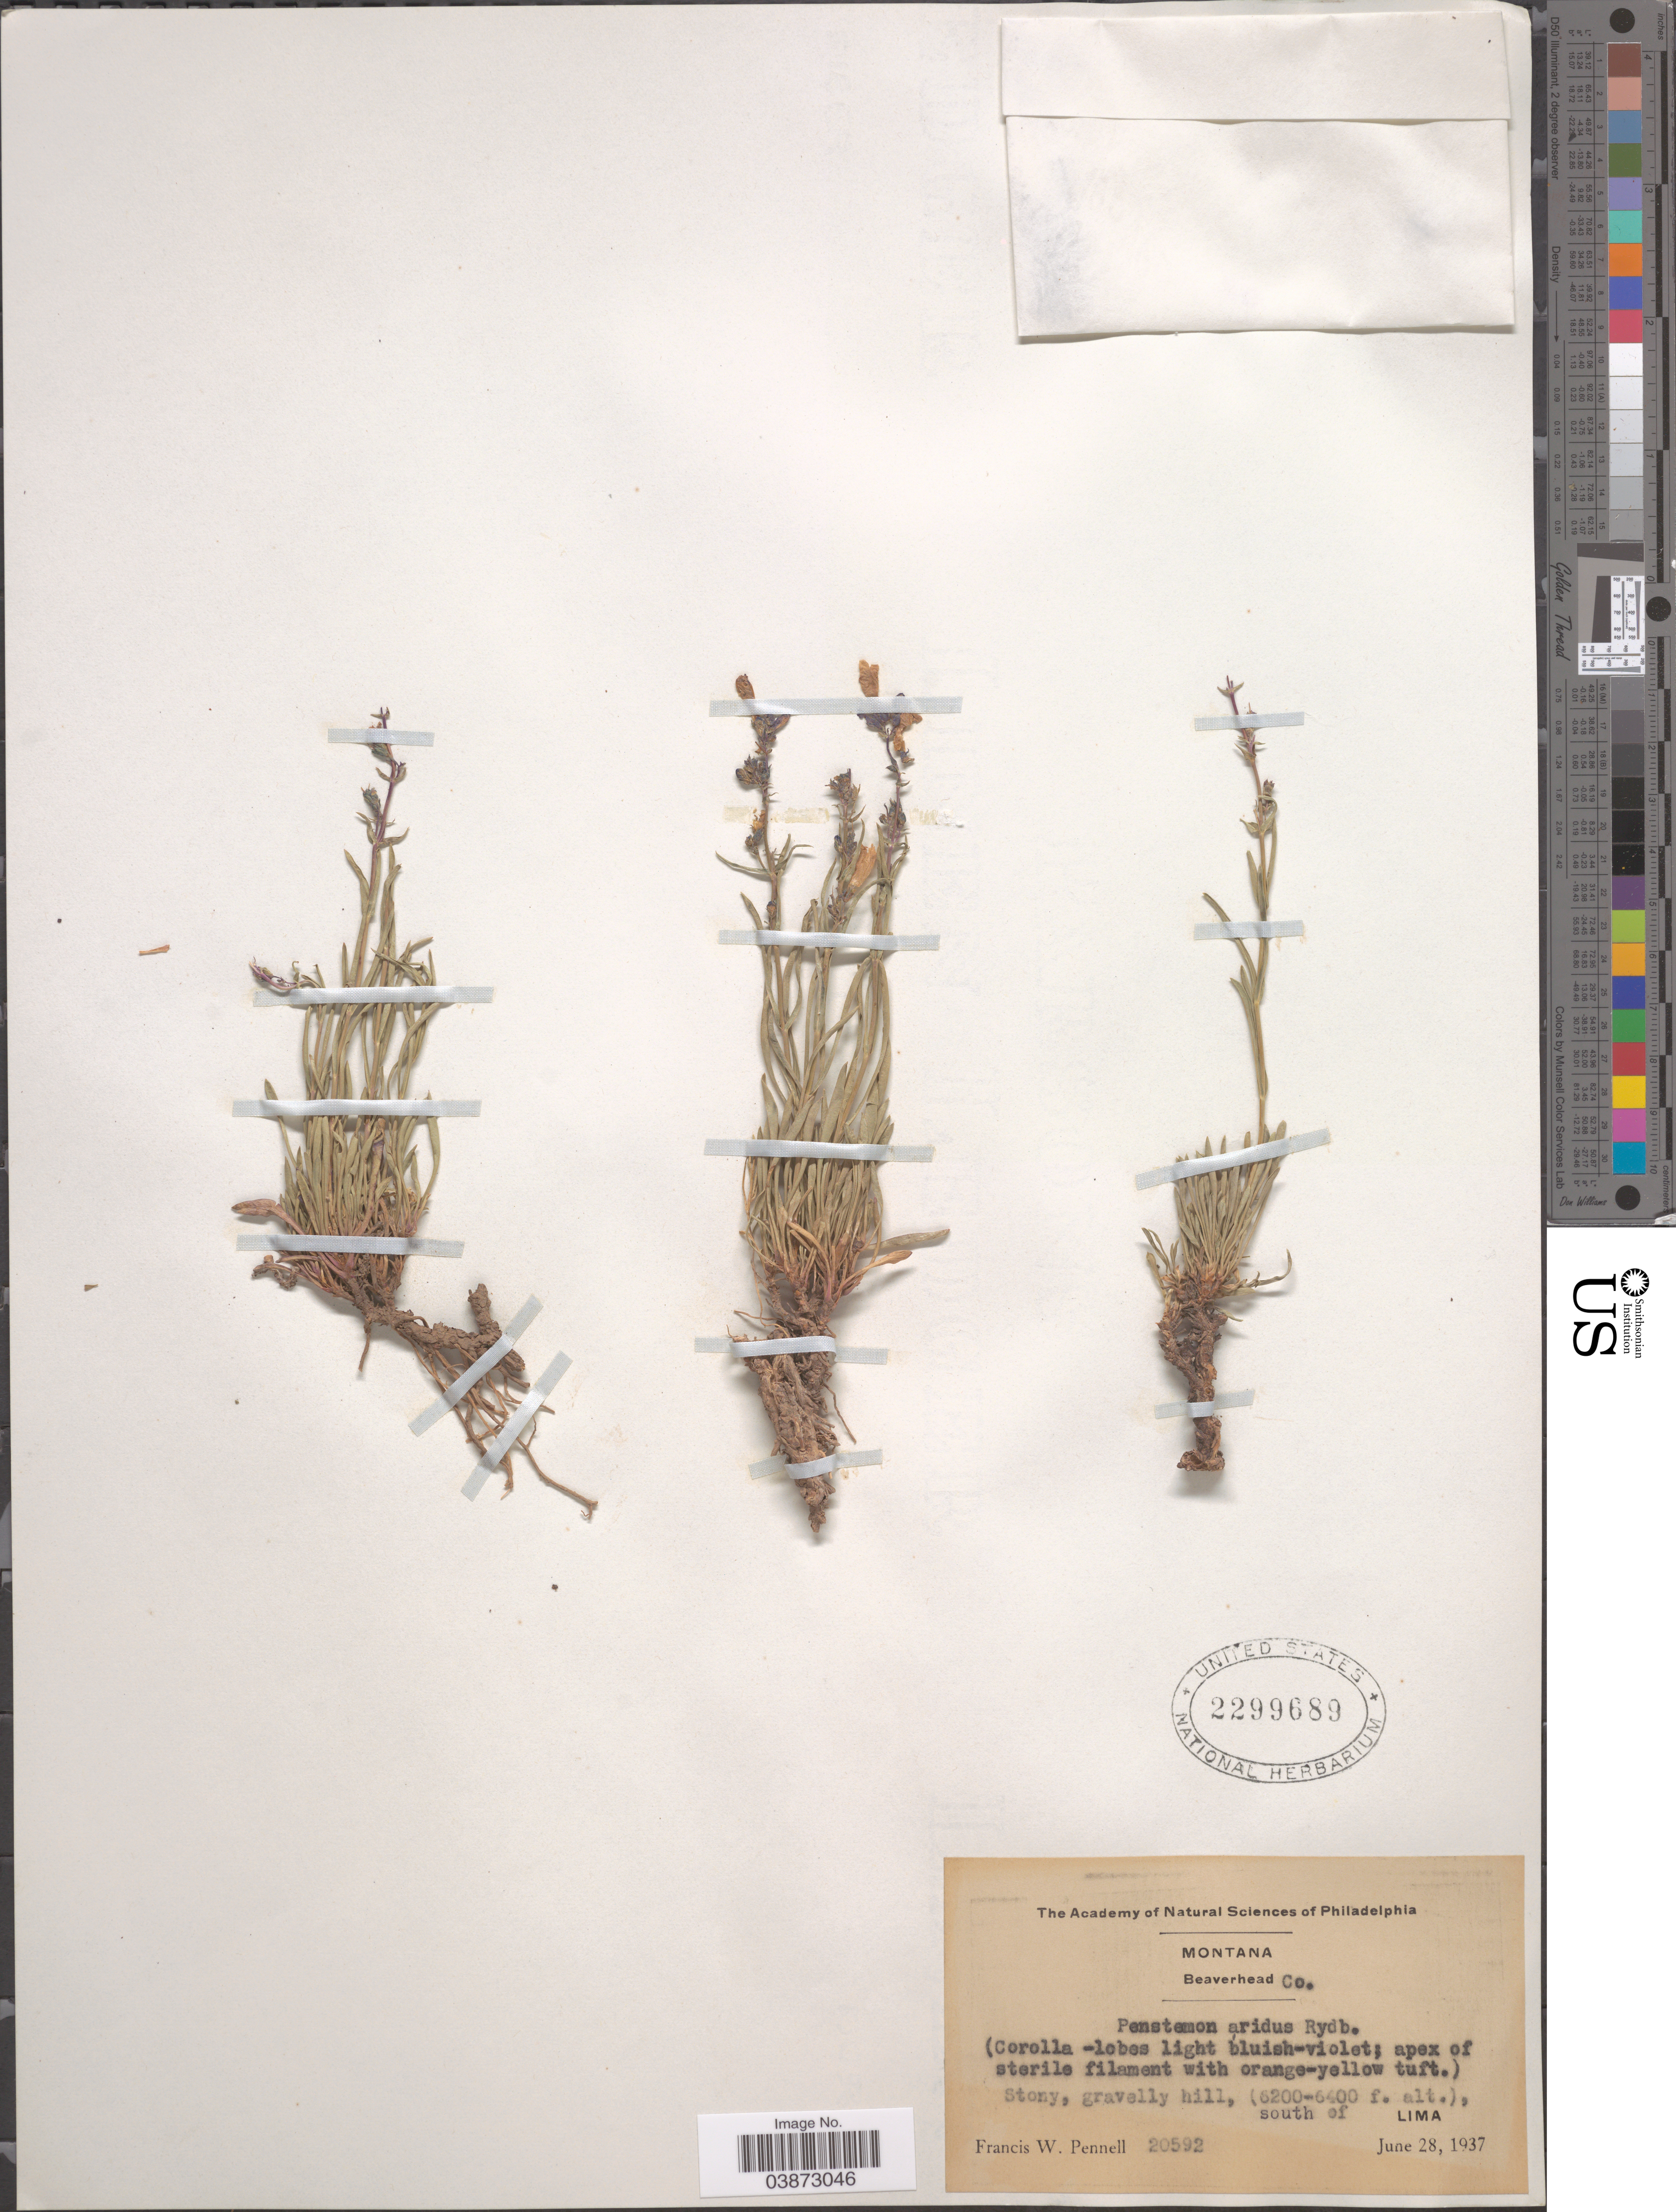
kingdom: Plantae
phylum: Tracheophyta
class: Magnoliopsida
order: Lamiales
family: Plantaginaceae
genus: Penstemon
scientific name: Penstemon aridus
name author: Rydb.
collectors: F. W. Pennell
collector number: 20592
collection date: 1937-06-28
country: United States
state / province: Montana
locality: Beaverhead Co. South of Lima.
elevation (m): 1890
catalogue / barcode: US 2299689